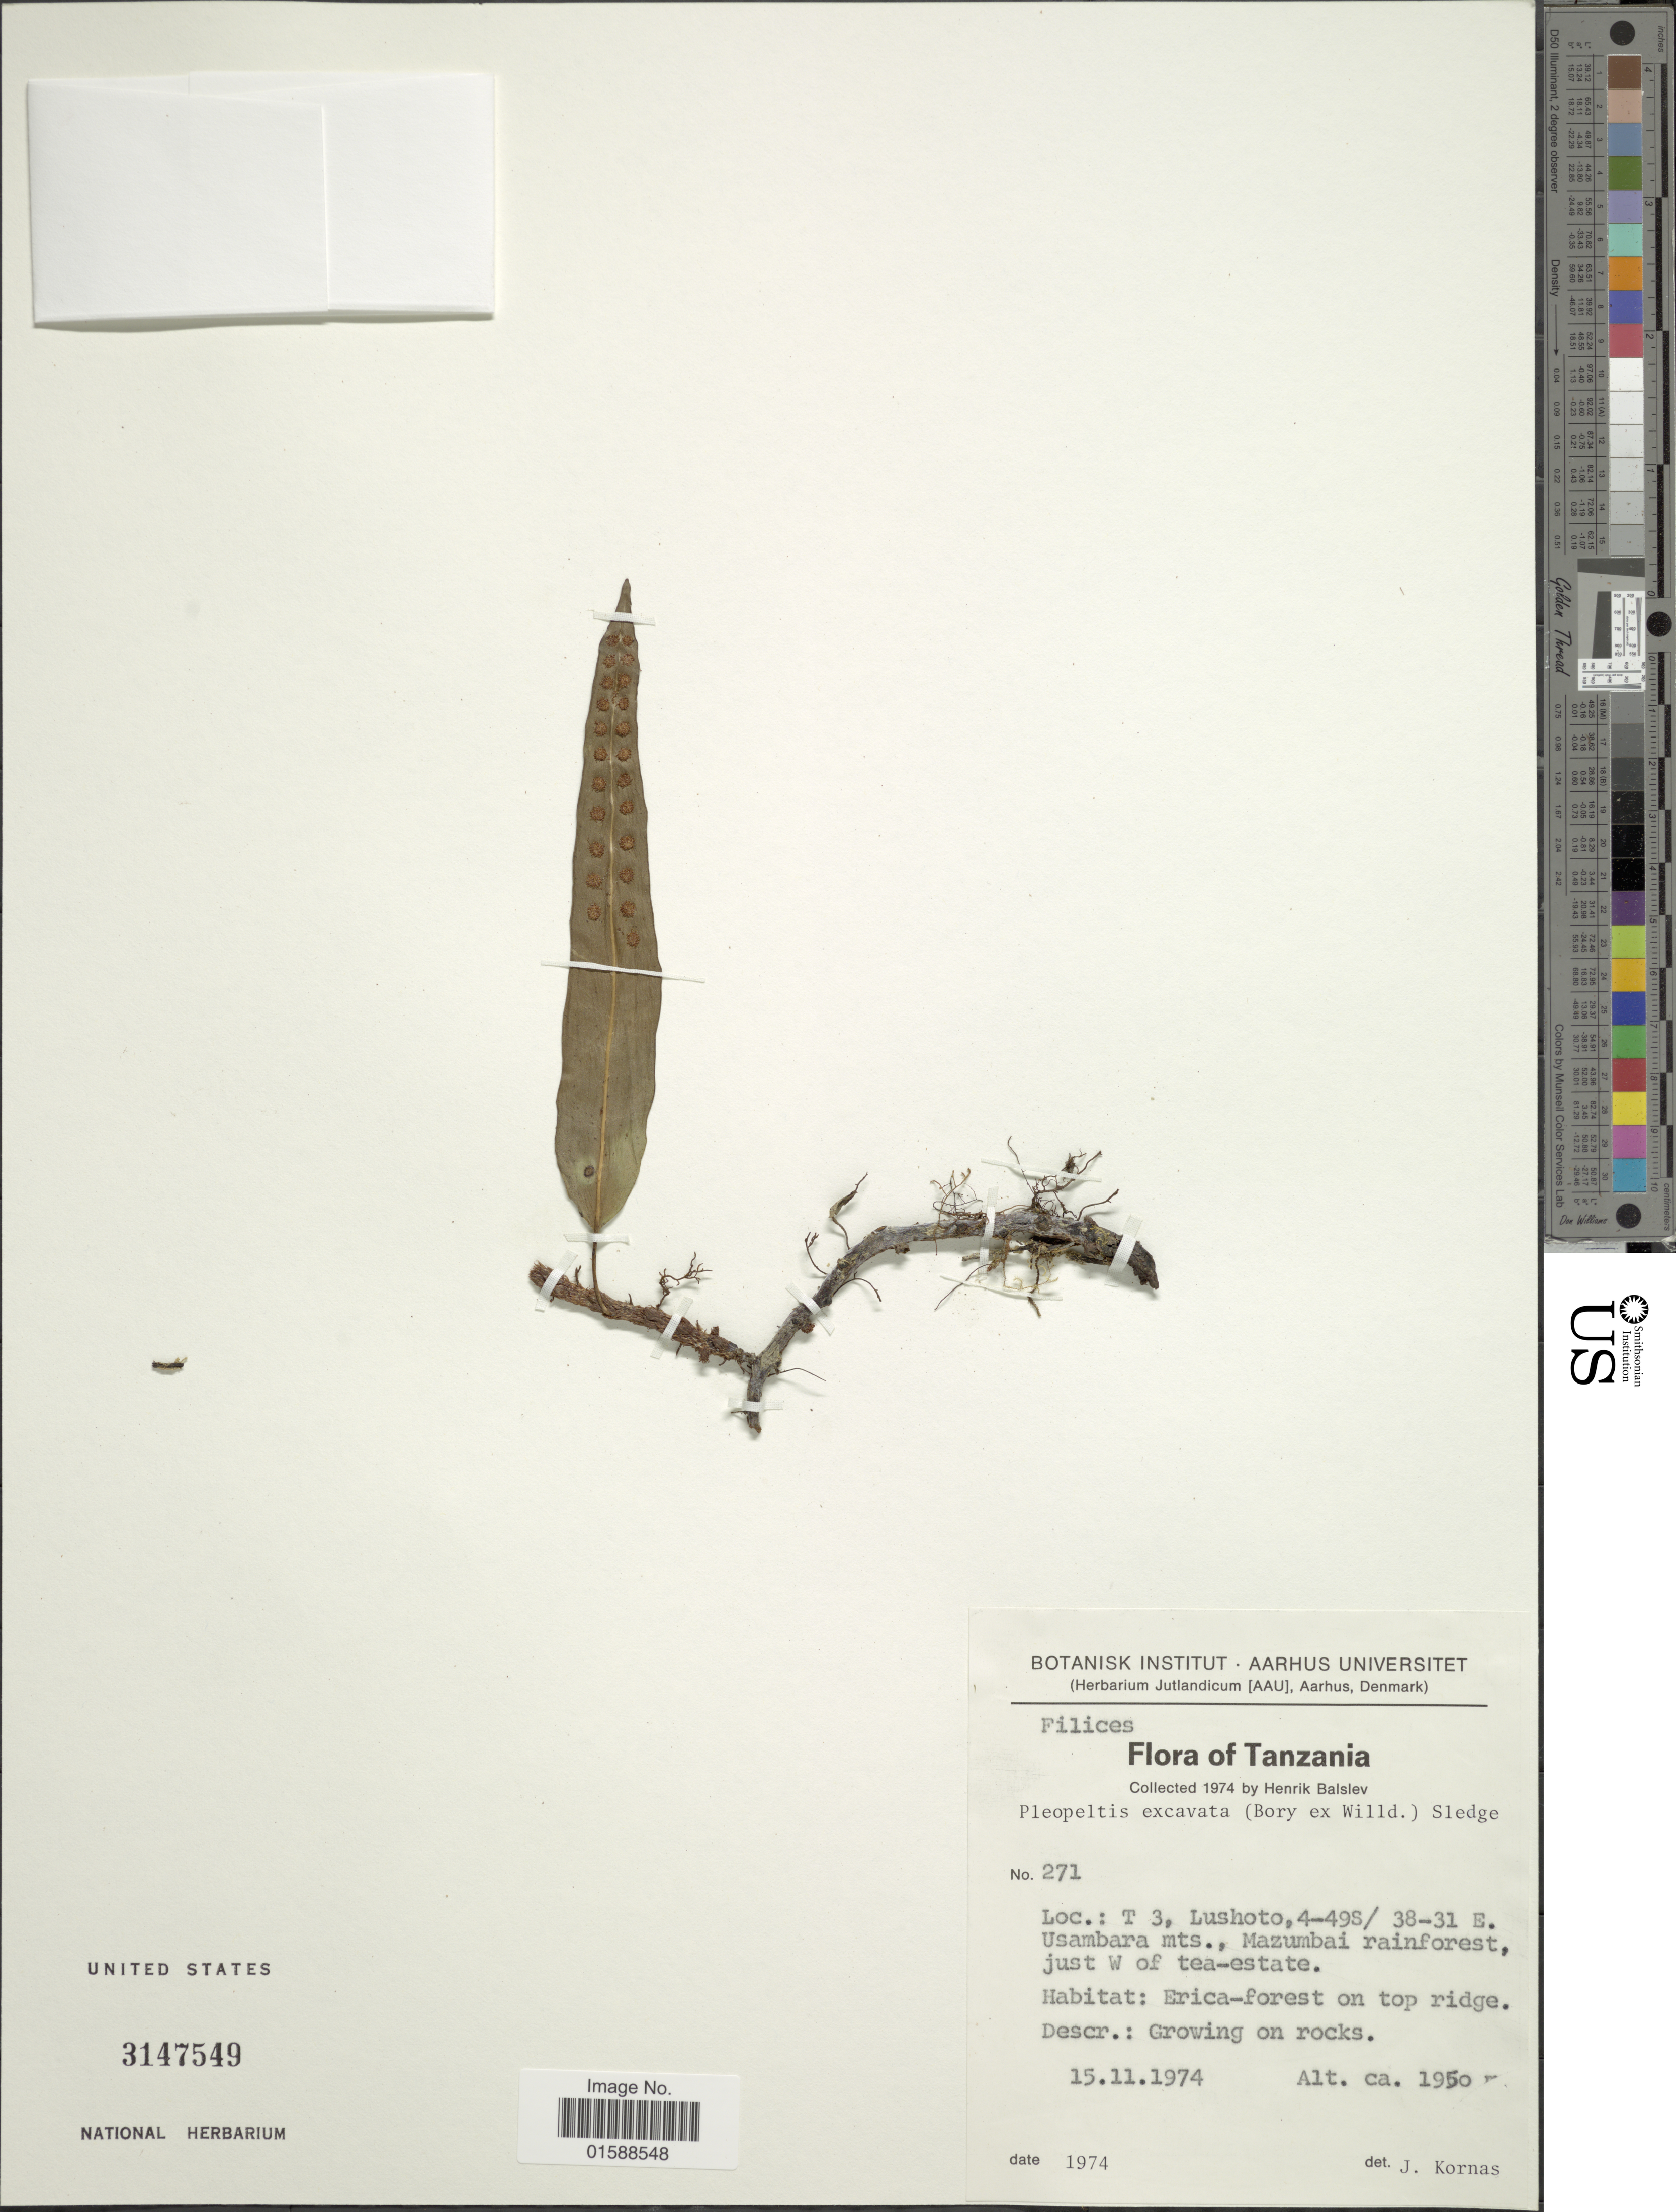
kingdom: Plantae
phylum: Tracheophyta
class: Polypodiopsida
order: Polypodiales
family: Polypodiaceae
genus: Lepisorus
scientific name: Lepisorus excavatus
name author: (Bory ex Willd.) Ching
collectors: H. Balslev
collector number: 271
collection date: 1974-11-15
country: Tanzania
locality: T 3, Lushoto, 4-49S/ 38-31 E. Usambara mts., Mazumbai rainforest, just W of tea-estate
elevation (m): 1950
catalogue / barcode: US 3147549